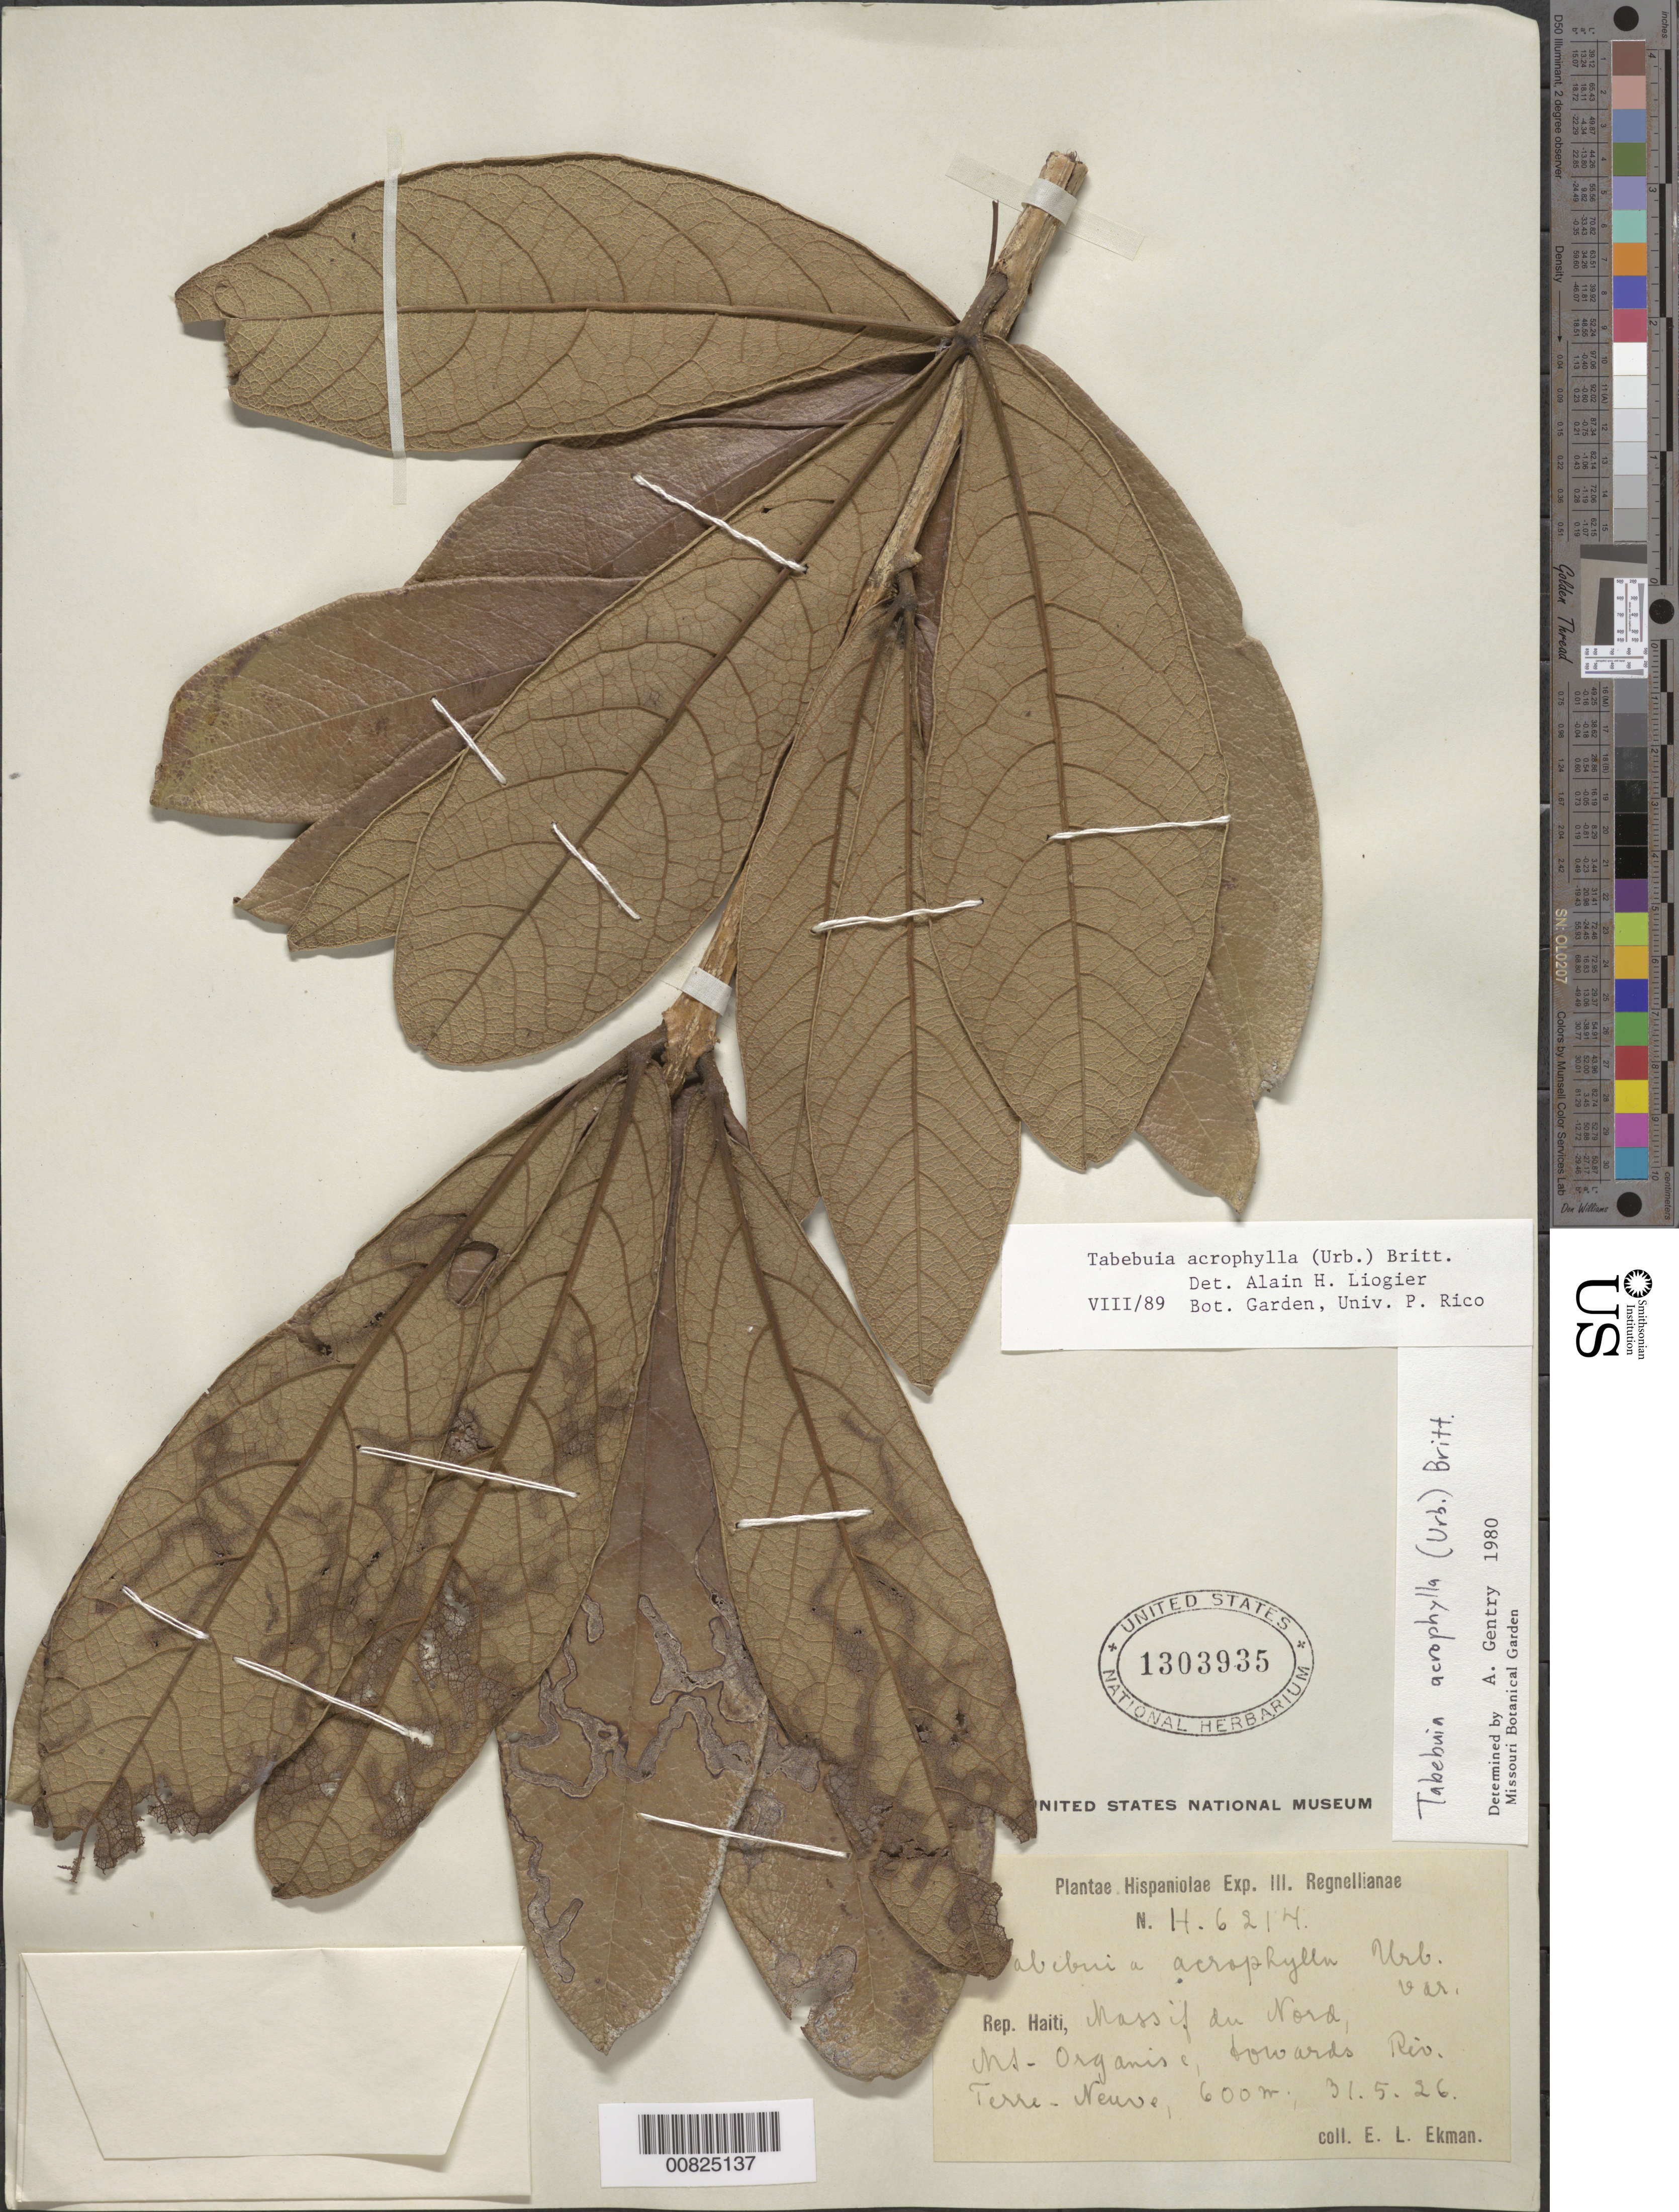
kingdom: Plantae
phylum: Tracheophyta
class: Magnoliopsida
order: Lamiales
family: Bignoniaceae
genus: Tabebuia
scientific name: Tabebuia acrophylla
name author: (Urb.) Britton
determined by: Liogier, Alain H.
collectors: E. L. Ekman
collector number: H 6214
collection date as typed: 31 May 1926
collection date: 1926-05-31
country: Haiti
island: Hispaniola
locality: Massif du Nord, Mt. Orgamise, towards Riv. Terre.Neuve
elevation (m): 600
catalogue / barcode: US 1303935